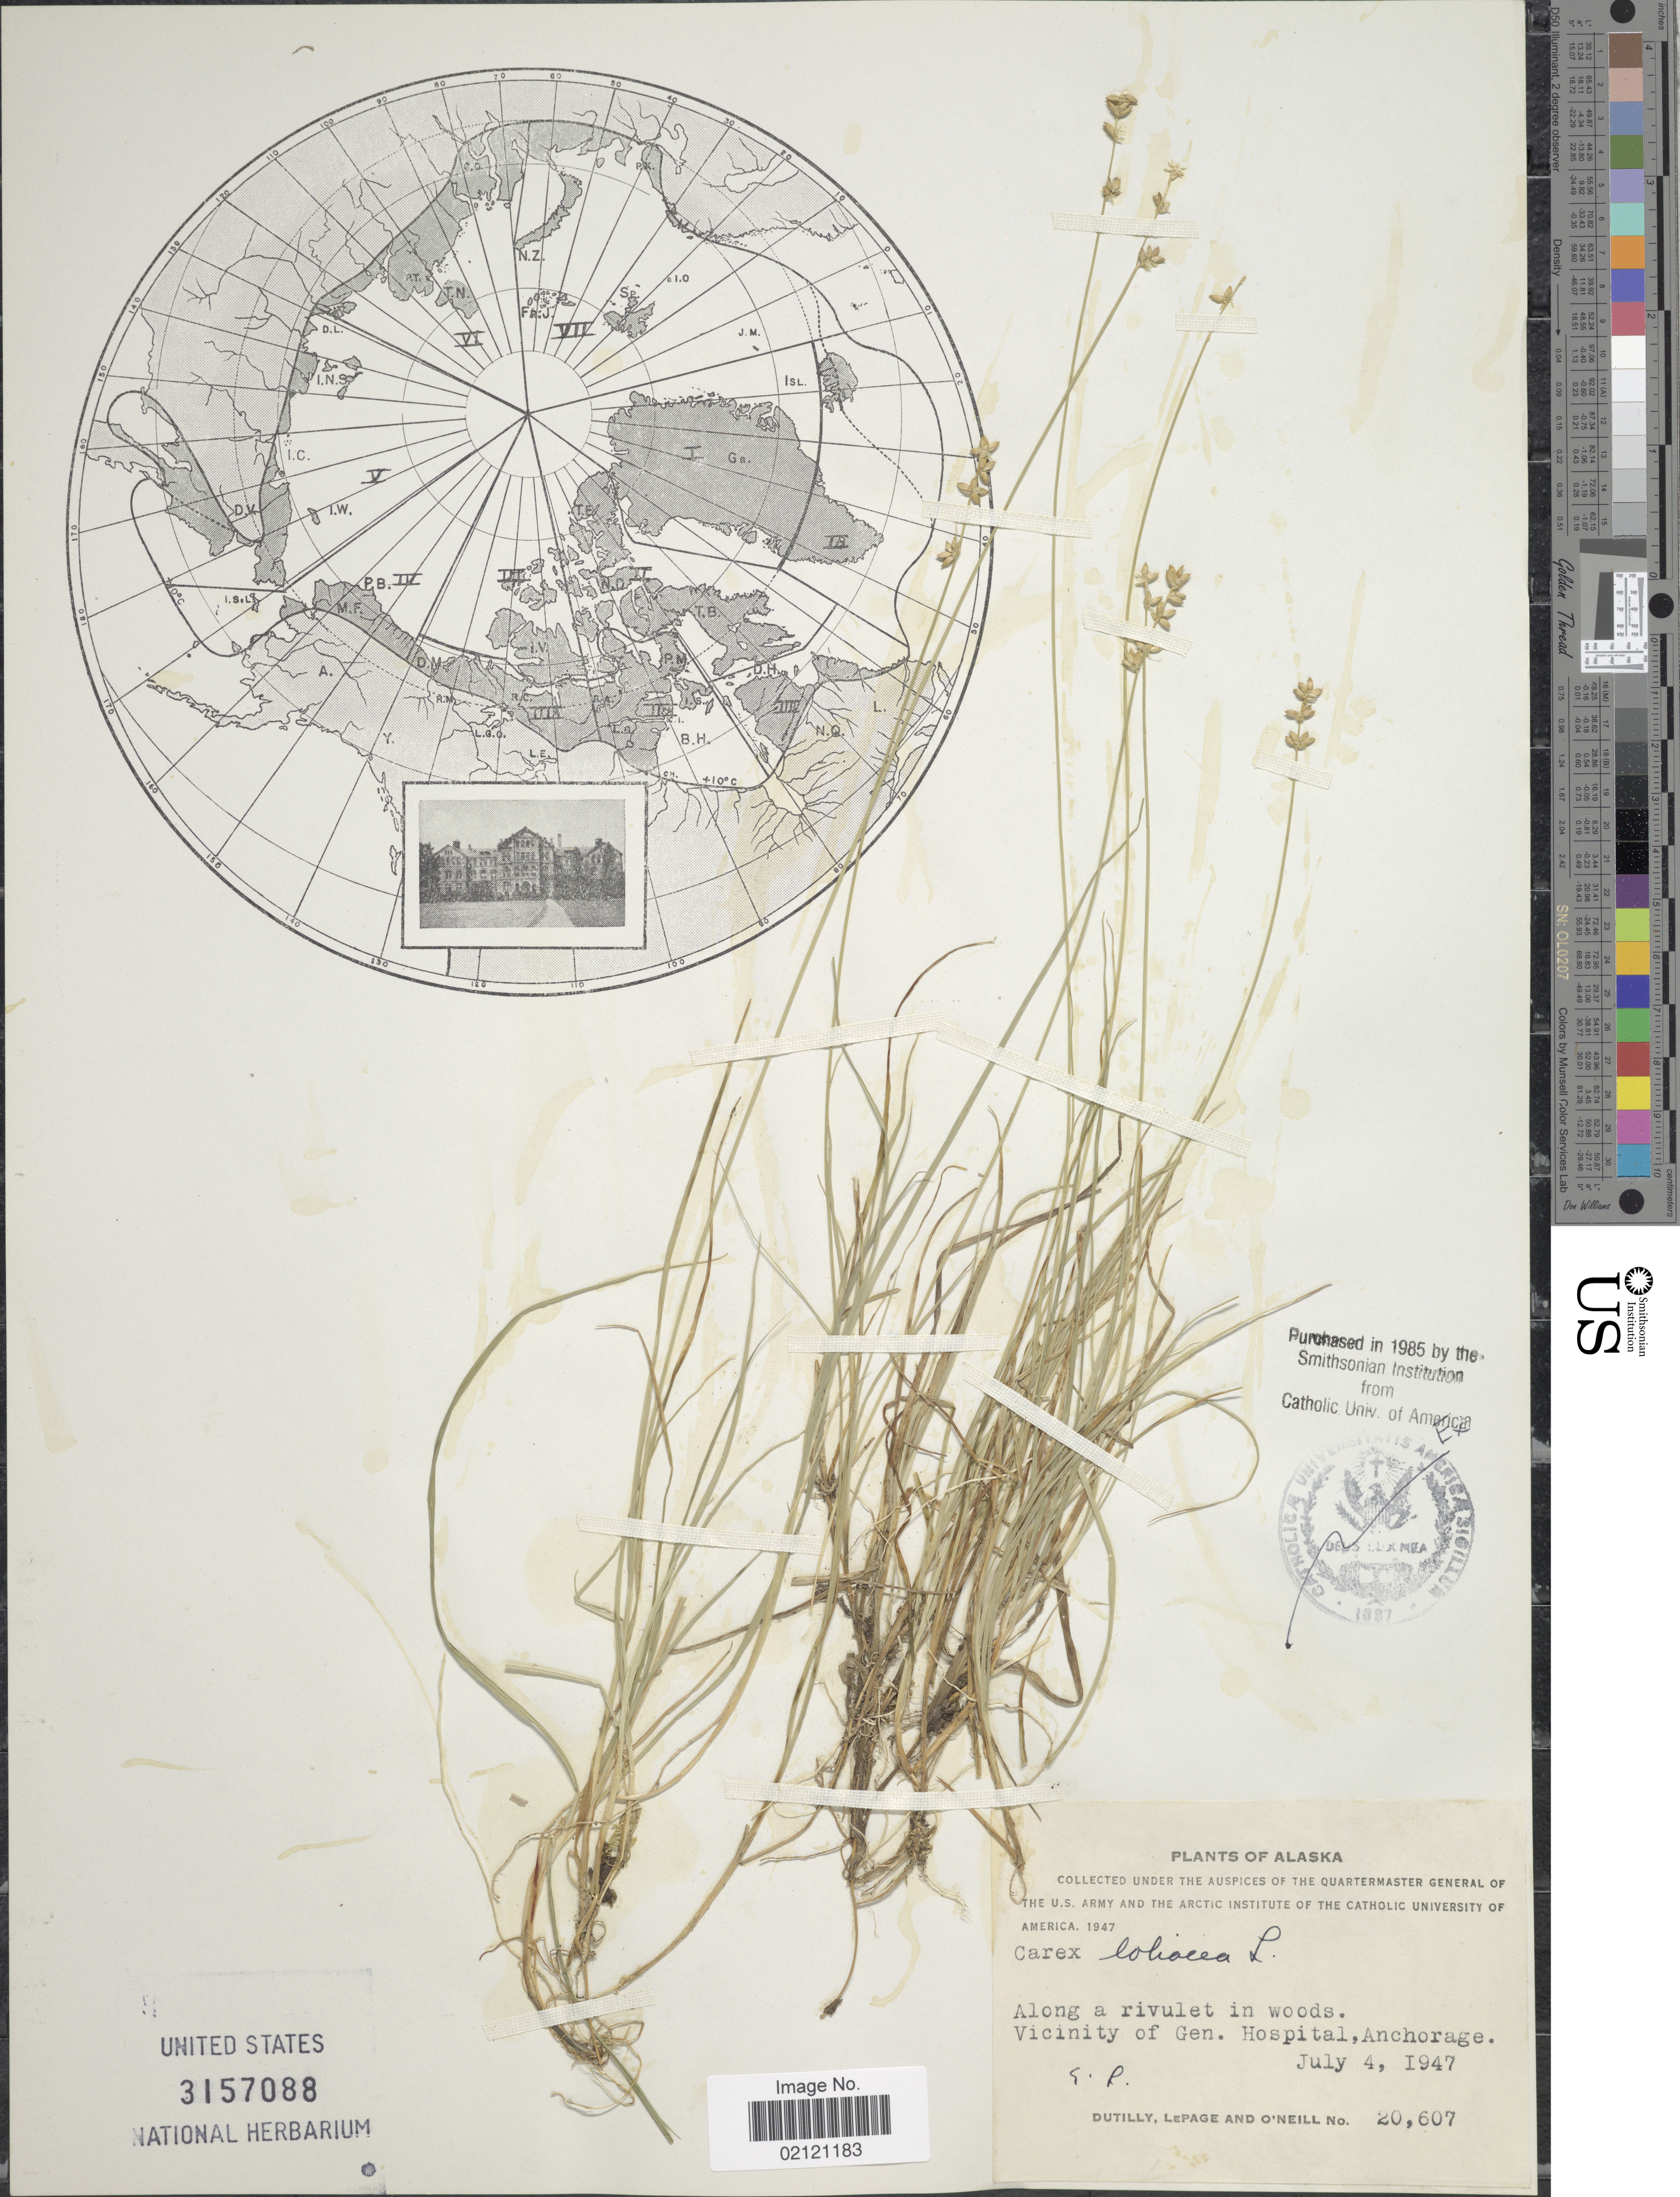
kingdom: Plantae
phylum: Tracheophyta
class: Liliopsida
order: Poales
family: Cyperaceae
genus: Carex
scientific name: Carex loliacea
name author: L.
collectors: -. Dutilly, -. LePage & -. O'Neill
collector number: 20607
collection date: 1947-07-04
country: United States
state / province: Alaska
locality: Along a rivulet in woods. Vicinity of Gen. Hospital, Anchorage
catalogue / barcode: US 3157088